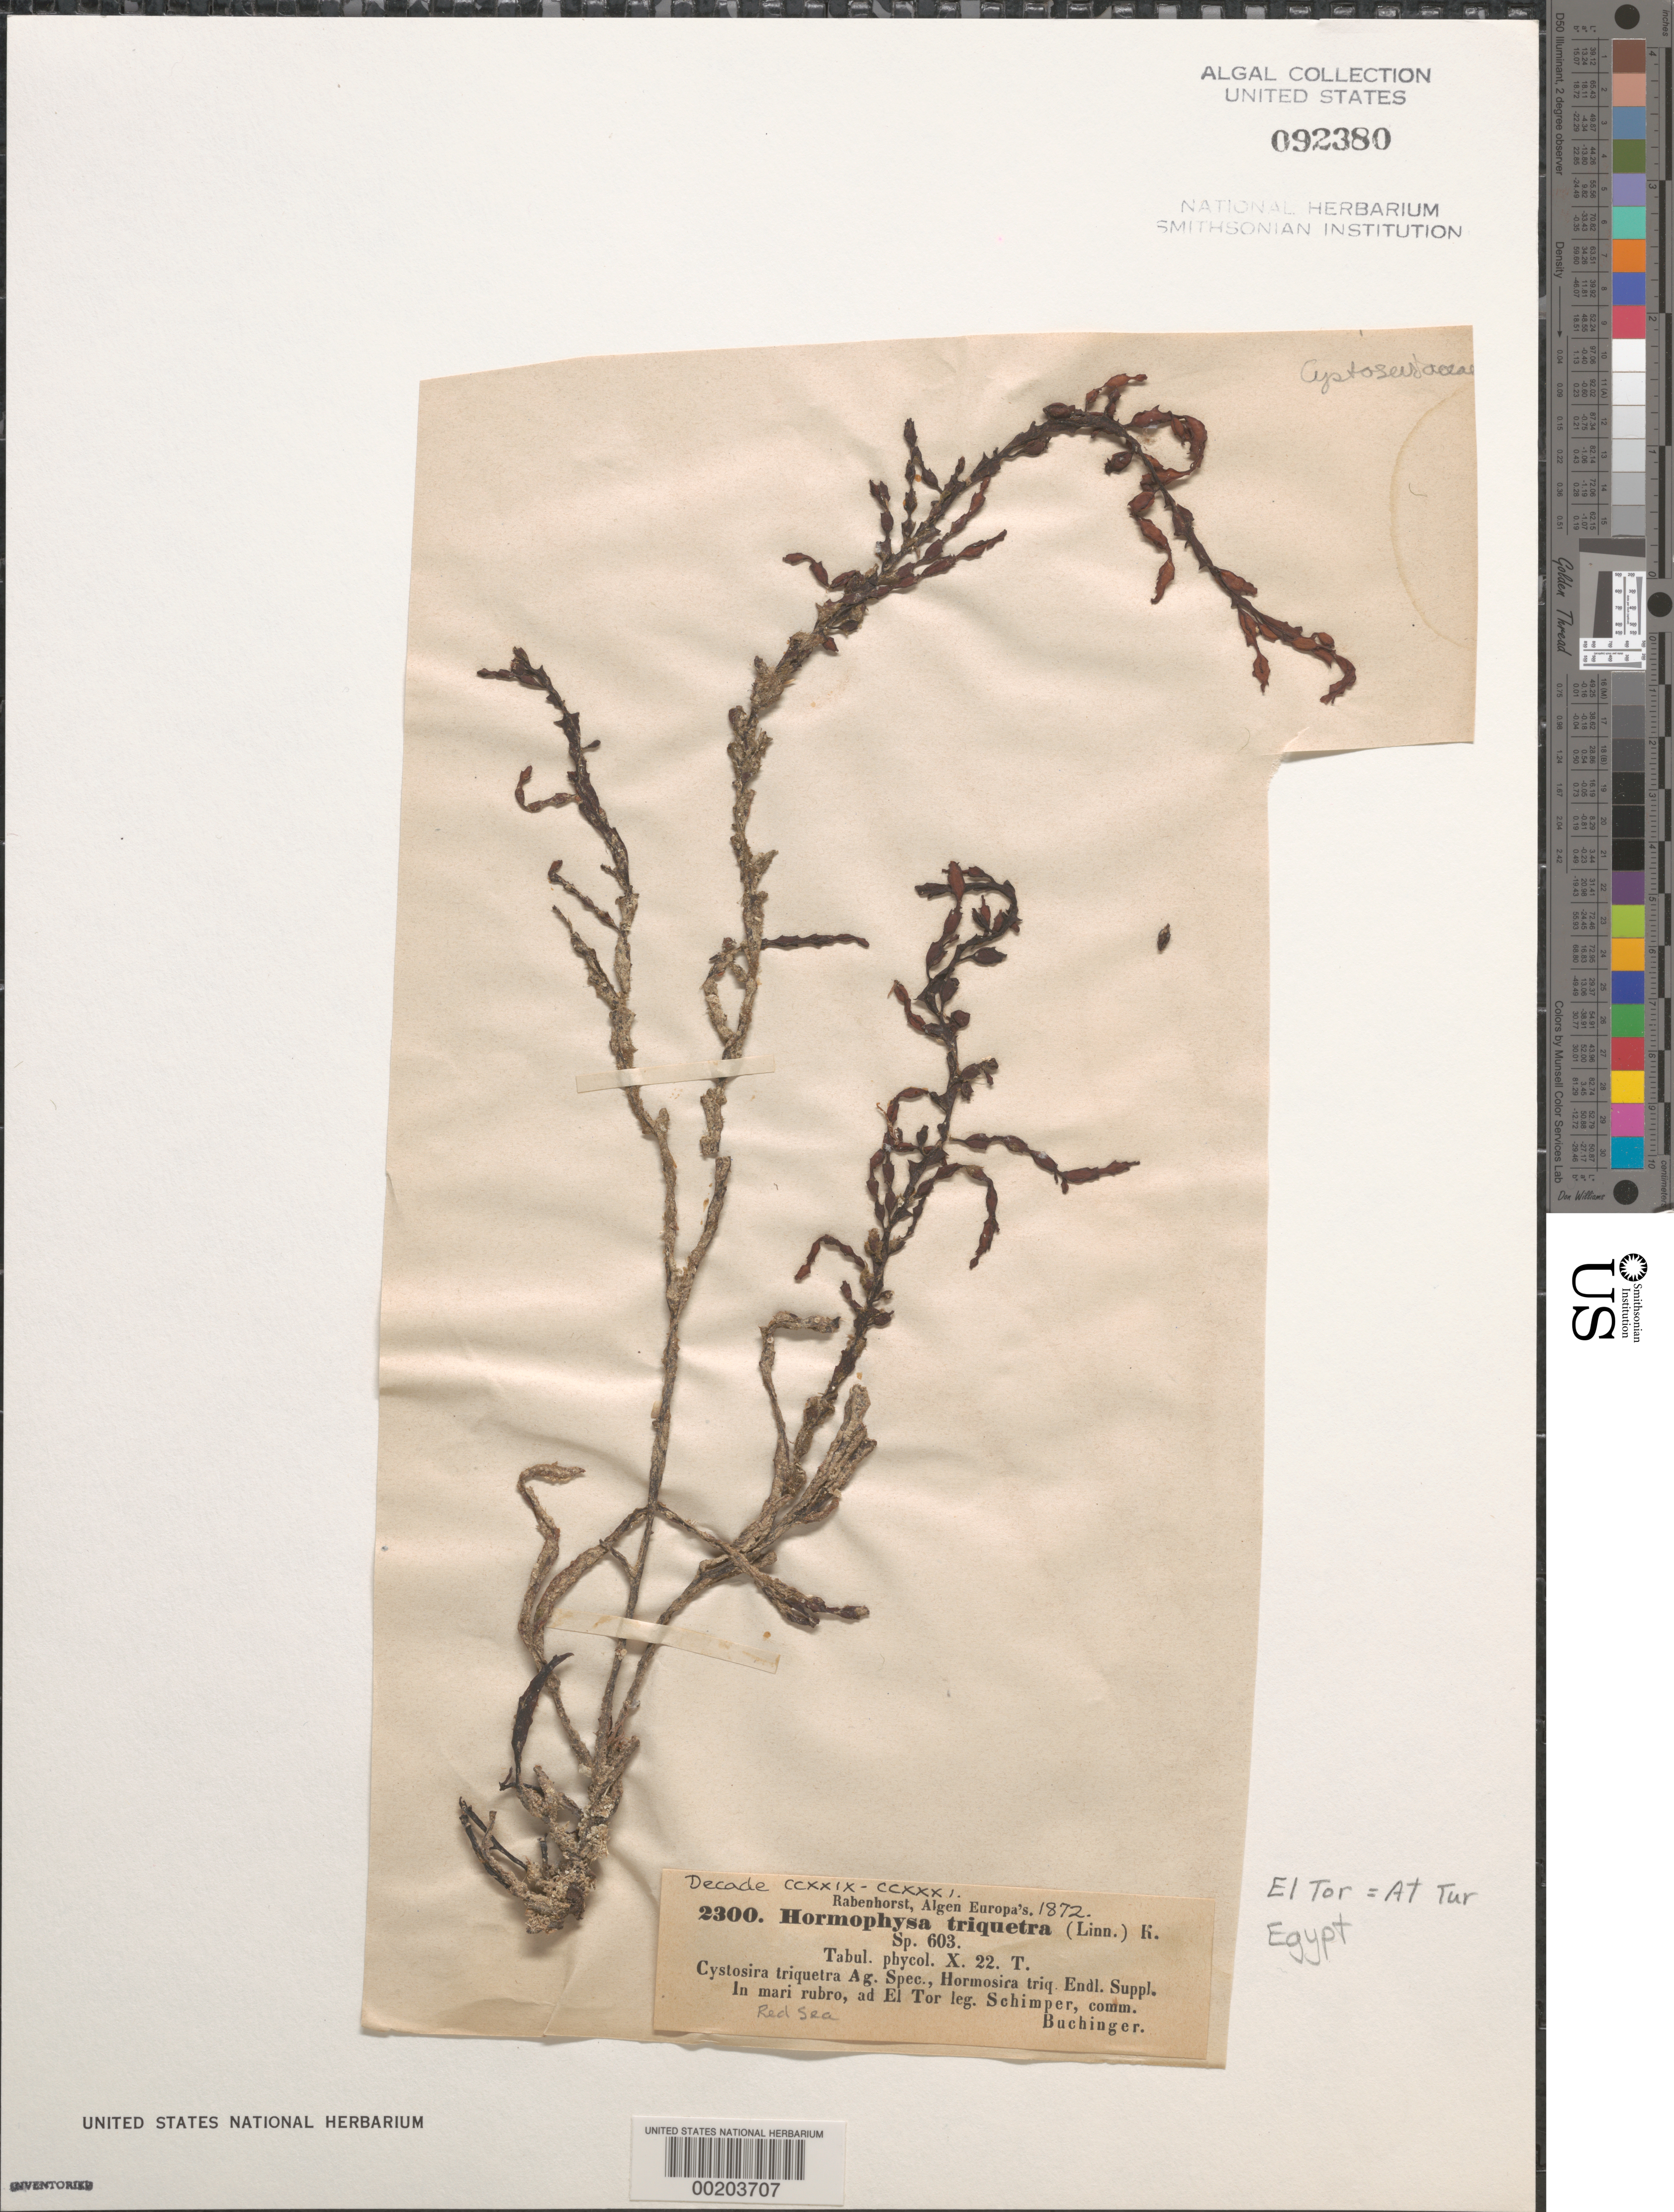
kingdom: Chromista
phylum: Ochrophyta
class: Phaeophyceae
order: Fucales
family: Sargassaceae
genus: Hormophysa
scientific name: Hormophysa cuneiformis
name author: (J.F. Gmel.) P.C. Silva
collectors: W. Schimper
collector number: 2300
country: Egypt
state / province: Janub Sina'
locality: Red Sea (Mare Rubra), At Tur (El Tor)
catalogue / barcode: US 92380